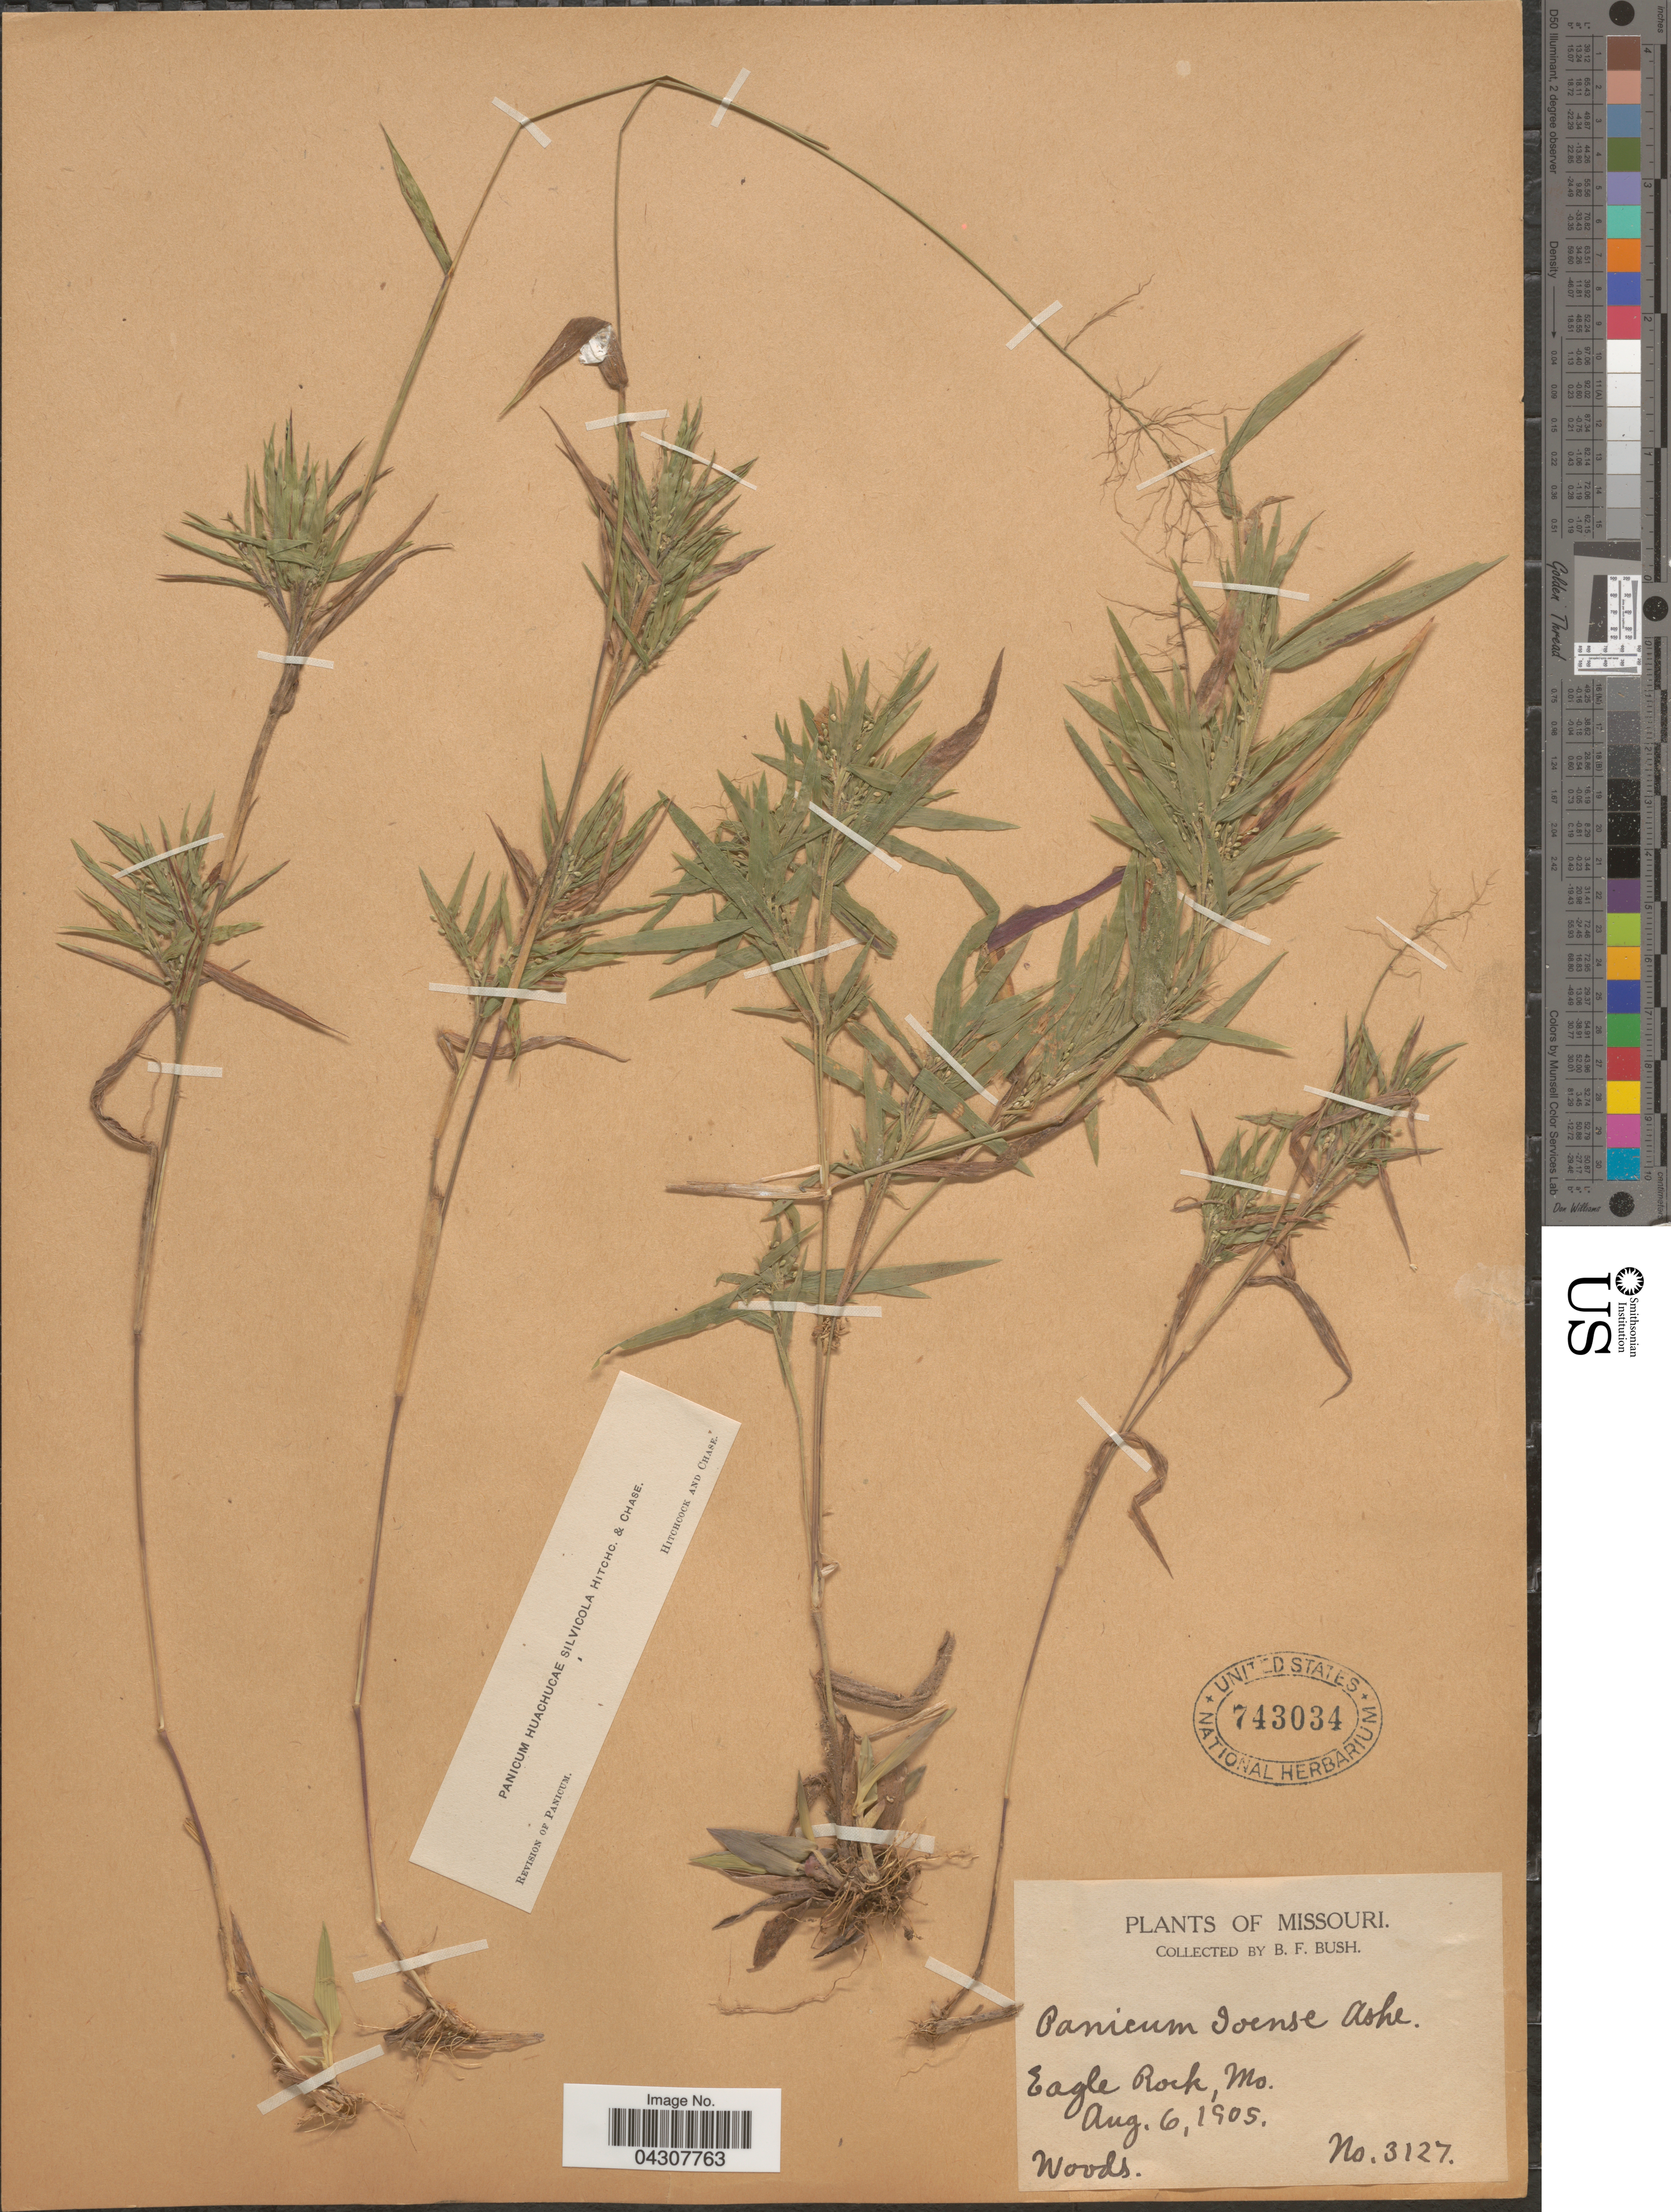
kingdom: Plantae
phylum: Tracheophyta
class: Liliopsida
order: Poales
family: Poaceae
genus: Dichanthelium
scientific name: Dichanthelium acuminatum var. acuminatum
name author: (Sw.) Gould & C.A. Clark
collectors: B. F. Bush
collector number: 3127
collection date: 1905-08-06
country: United States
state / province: Missouri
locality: Eagle Rock.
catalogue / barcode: US 743034